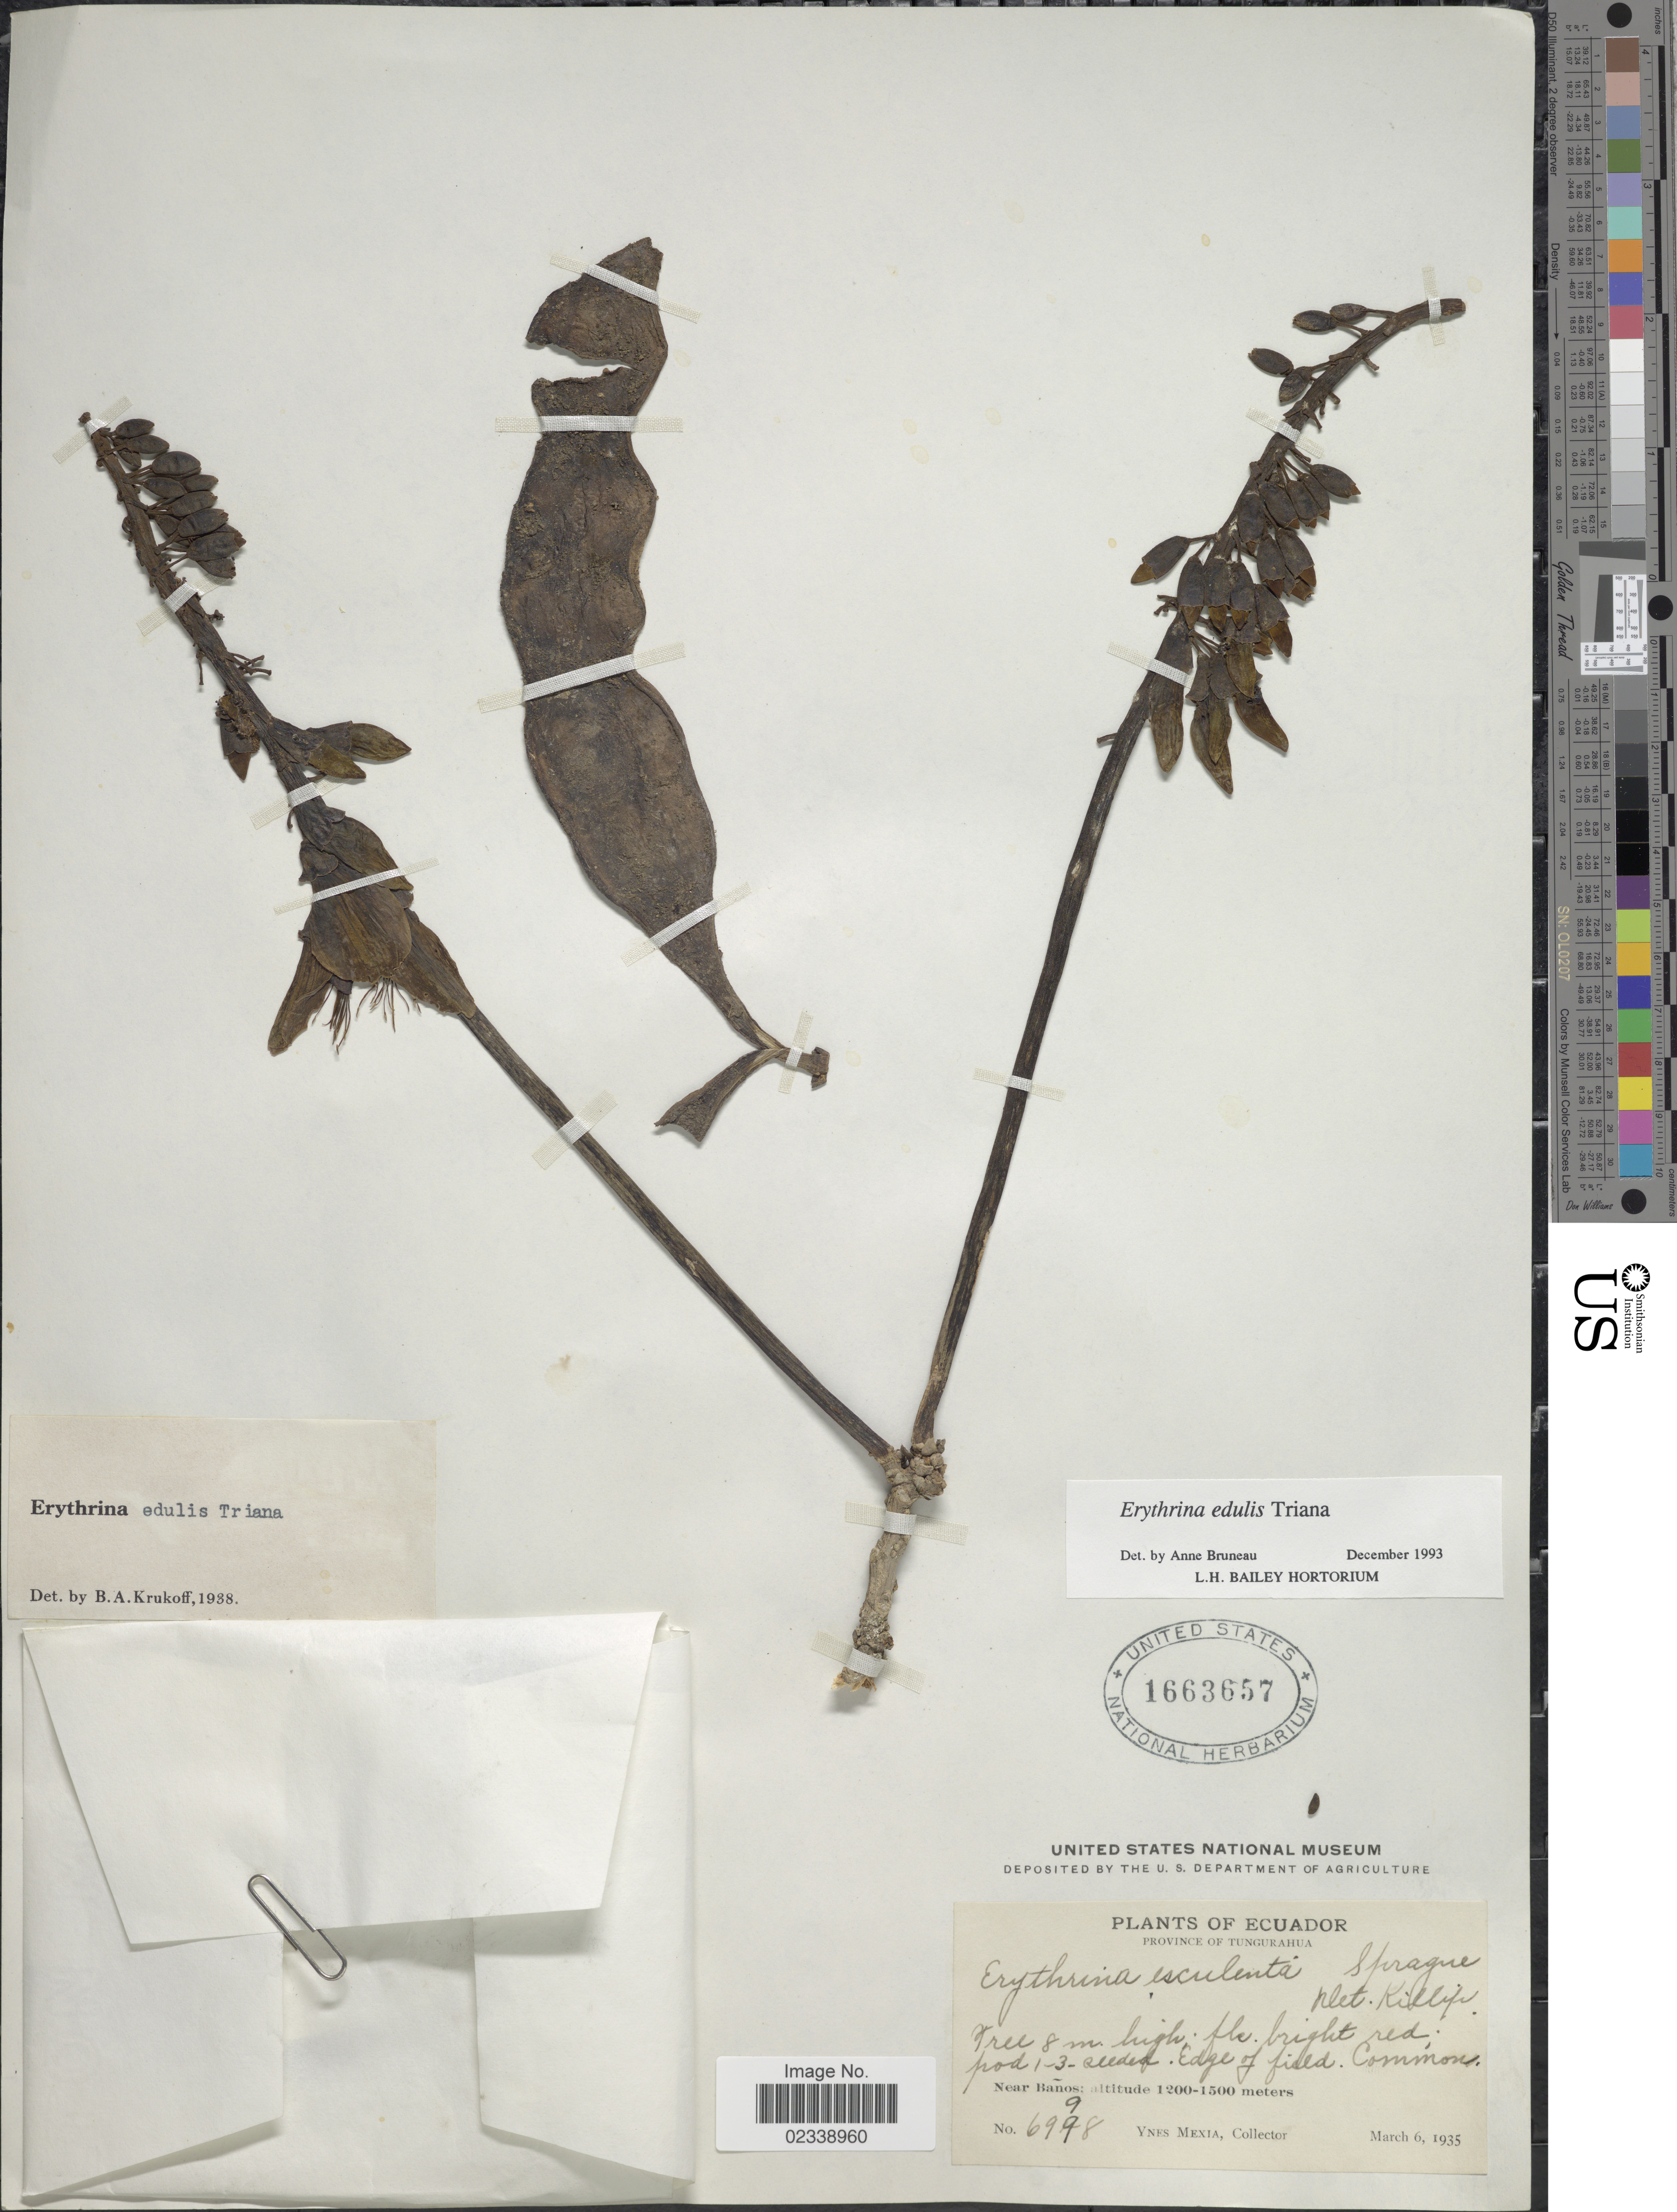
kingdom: Plantae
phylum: Tracheophyta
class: Magnoliopsida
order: Fabales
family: Fabaceae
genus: Erythrina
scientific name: Erythrina edulis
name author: Triana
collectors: Y. Mexia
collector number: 6998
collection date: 1935-03-06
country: Ecuador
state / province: Tungurahua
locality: Edge of field, common, near Banos.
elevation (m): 1200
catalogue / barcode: US 1663657